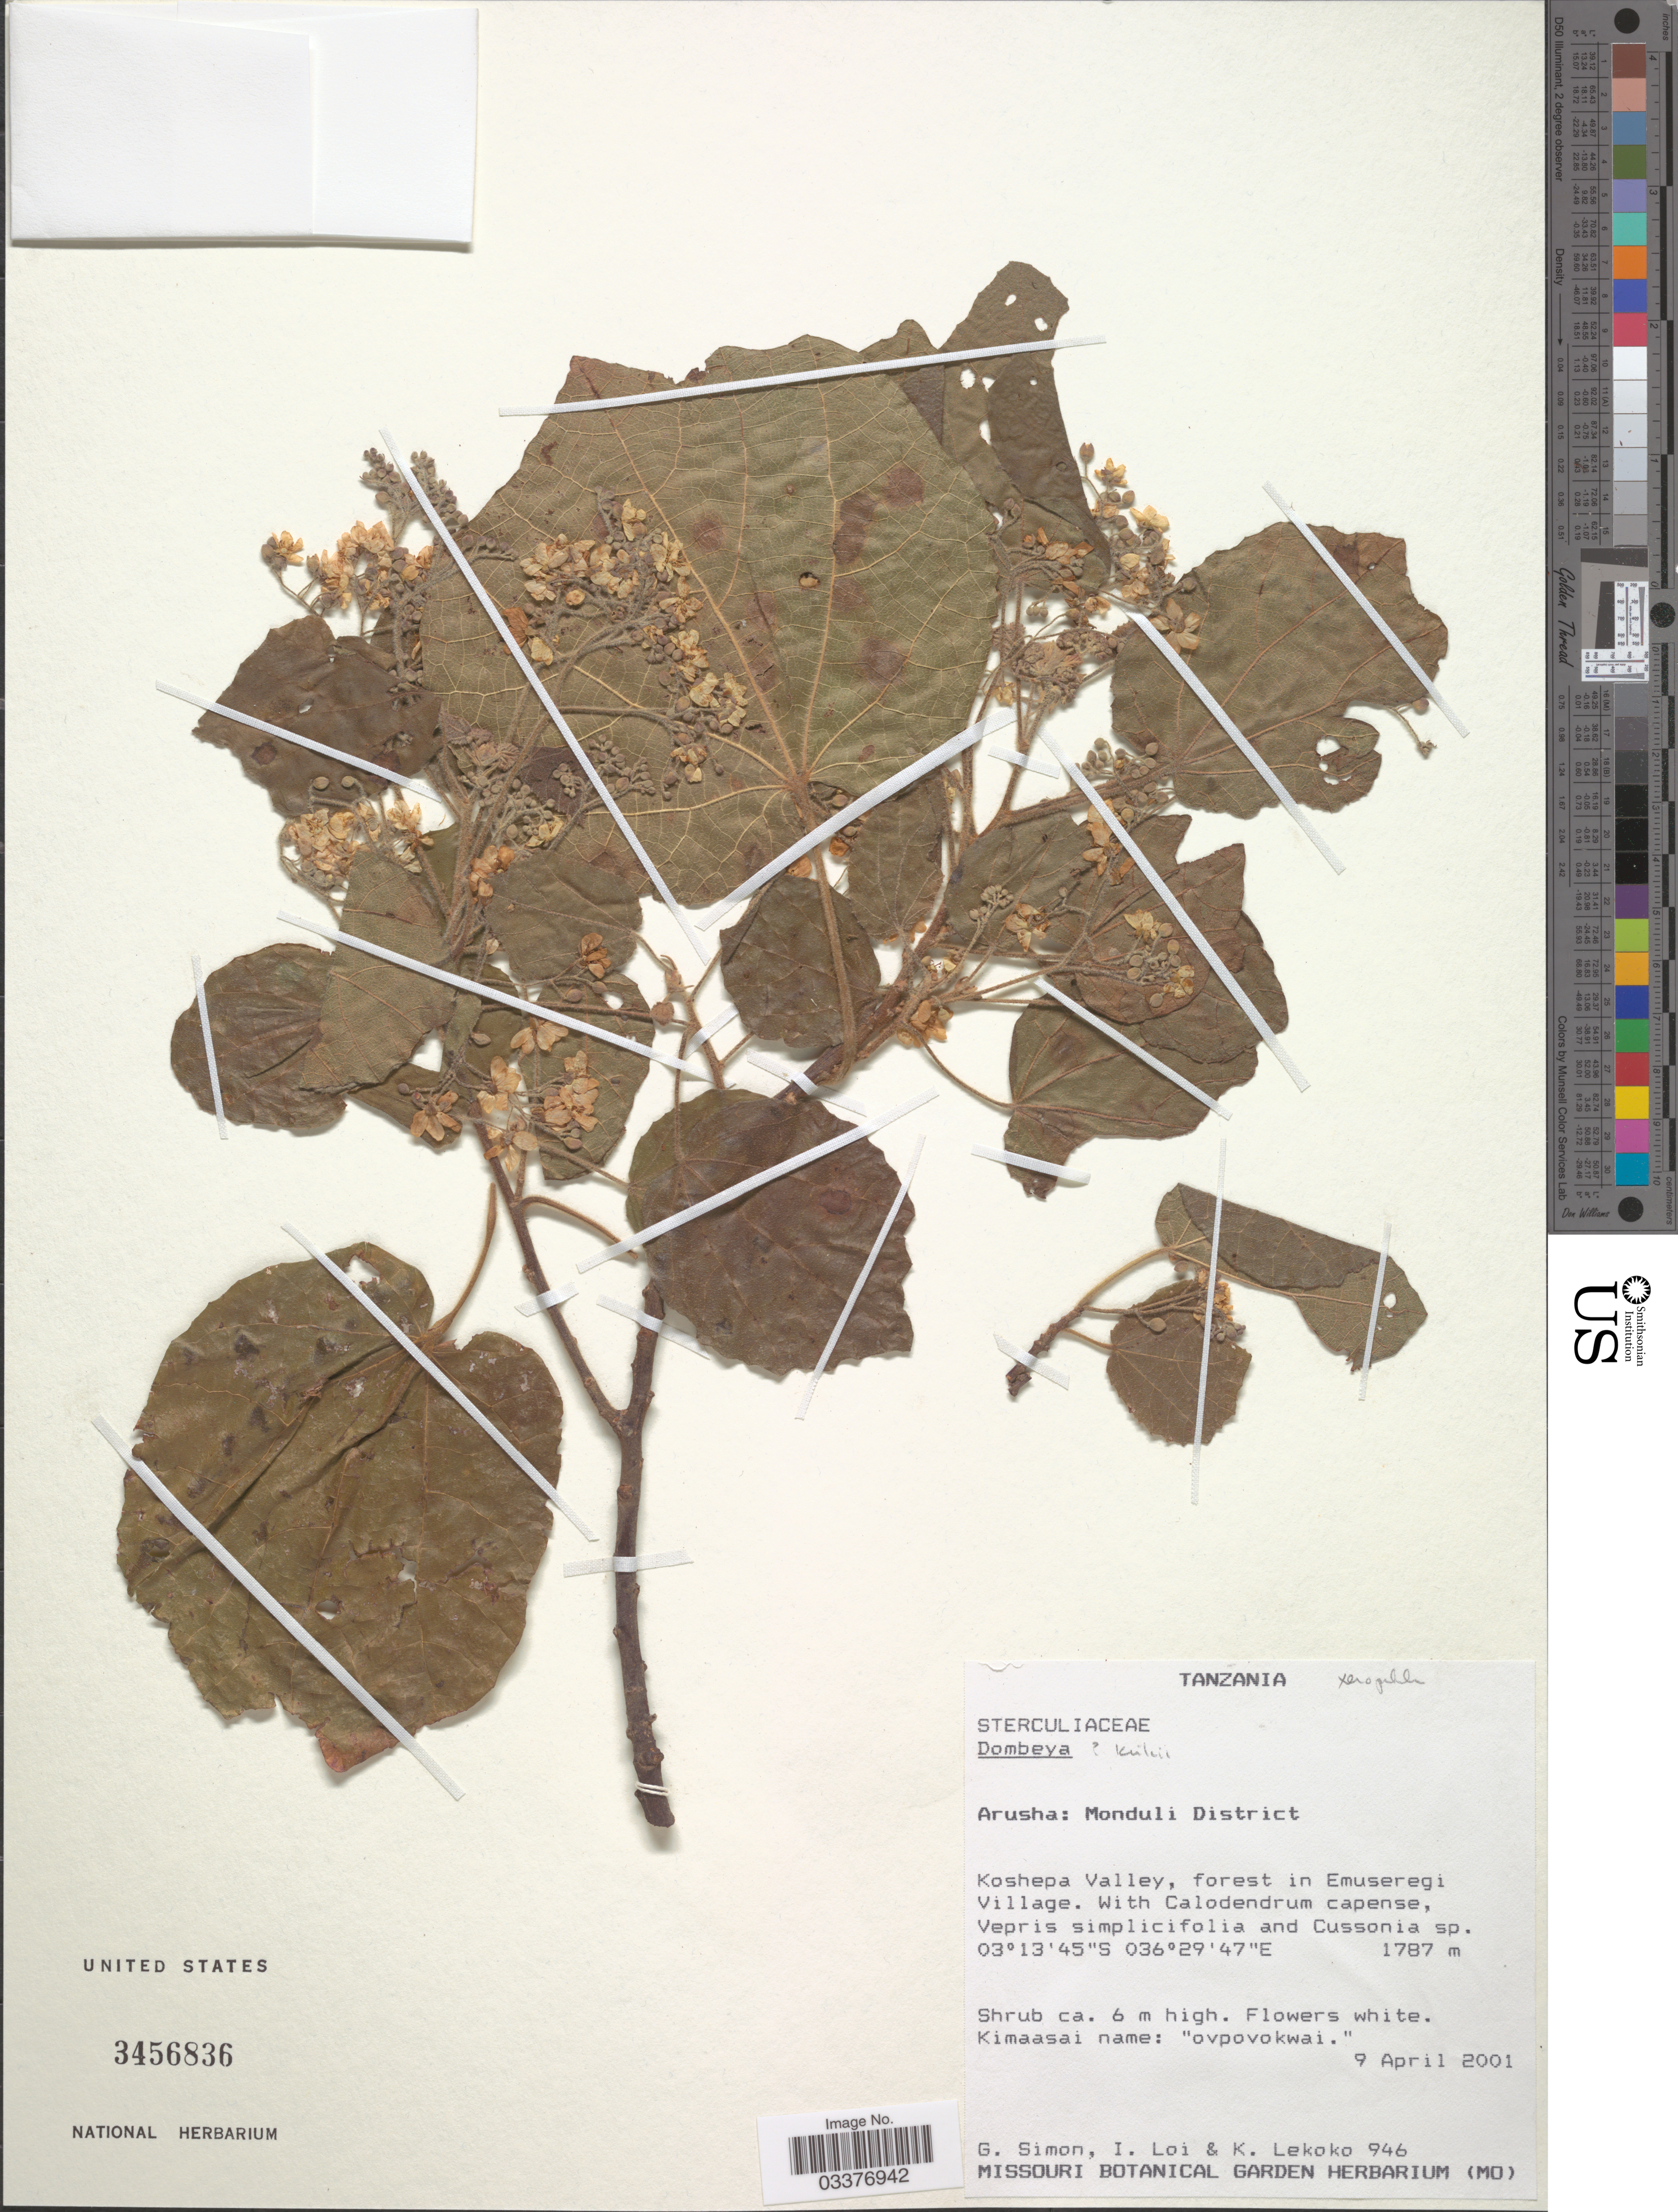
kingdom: Plantae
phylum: Tracheophyta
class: Magnoliopsida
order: Malvales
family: Malvaceae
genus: Dombeya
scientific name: Dombeya kirkii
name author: Mast.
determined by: Jourdain-Fievet, L.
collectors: G. Simon, I. Loi & K. Lekoko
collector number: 946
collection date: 2001-04-09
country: Tanzania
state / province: Arusha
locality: Monduli District, Koshepa Valley, forrest in Emuseregi Village.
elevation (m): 1787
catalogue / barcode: US 3456836